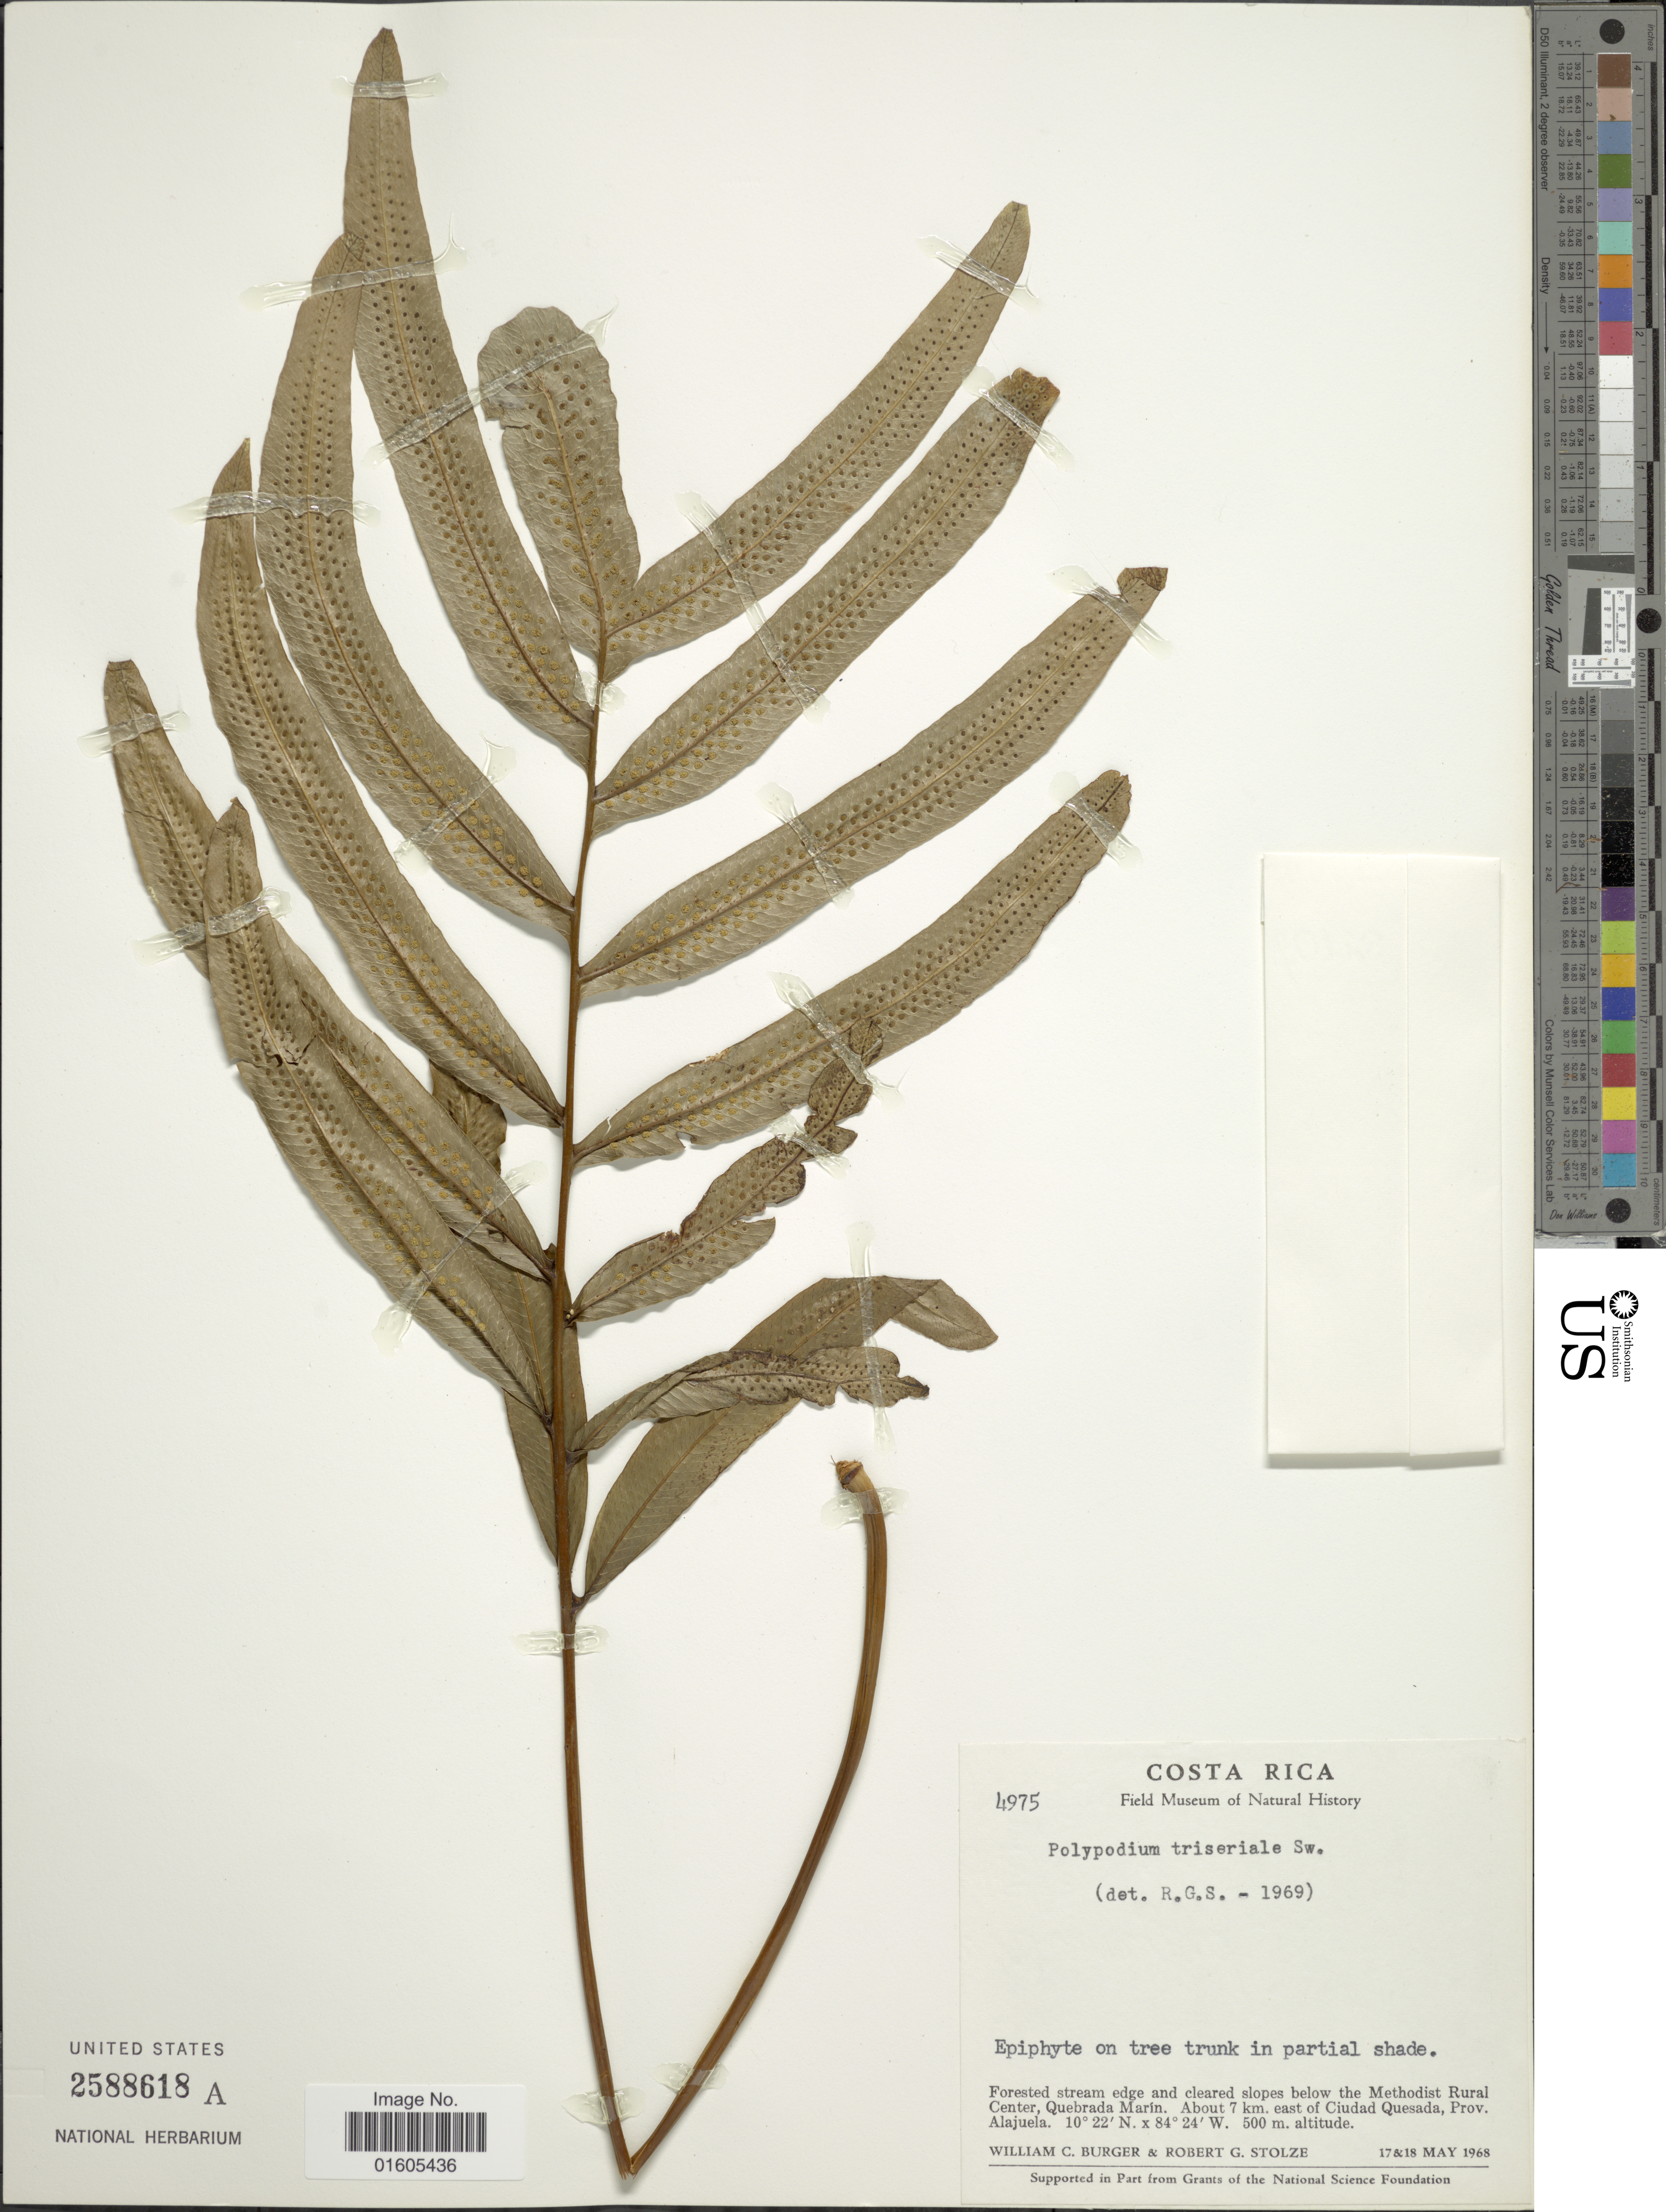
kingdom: Plantae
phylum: Tracheophyta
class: Polypodiopsida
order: Polypodiales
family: Polypodiaceae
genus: Serpocaulon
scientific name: Serpocaulon triseriale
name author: (Sw.) A.R. Sm.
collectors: W. Burger & R. G. Stolze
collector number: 4975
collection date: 1968-05-17/1968-05-18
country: Costa Rica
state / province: Alajuela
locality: Forested stream edge and cleared slopes below the Methodist Rural Center, Quebrada Marín. About 7 km east of Ciudad Quesada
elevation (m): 500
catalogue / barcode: US 2588618A